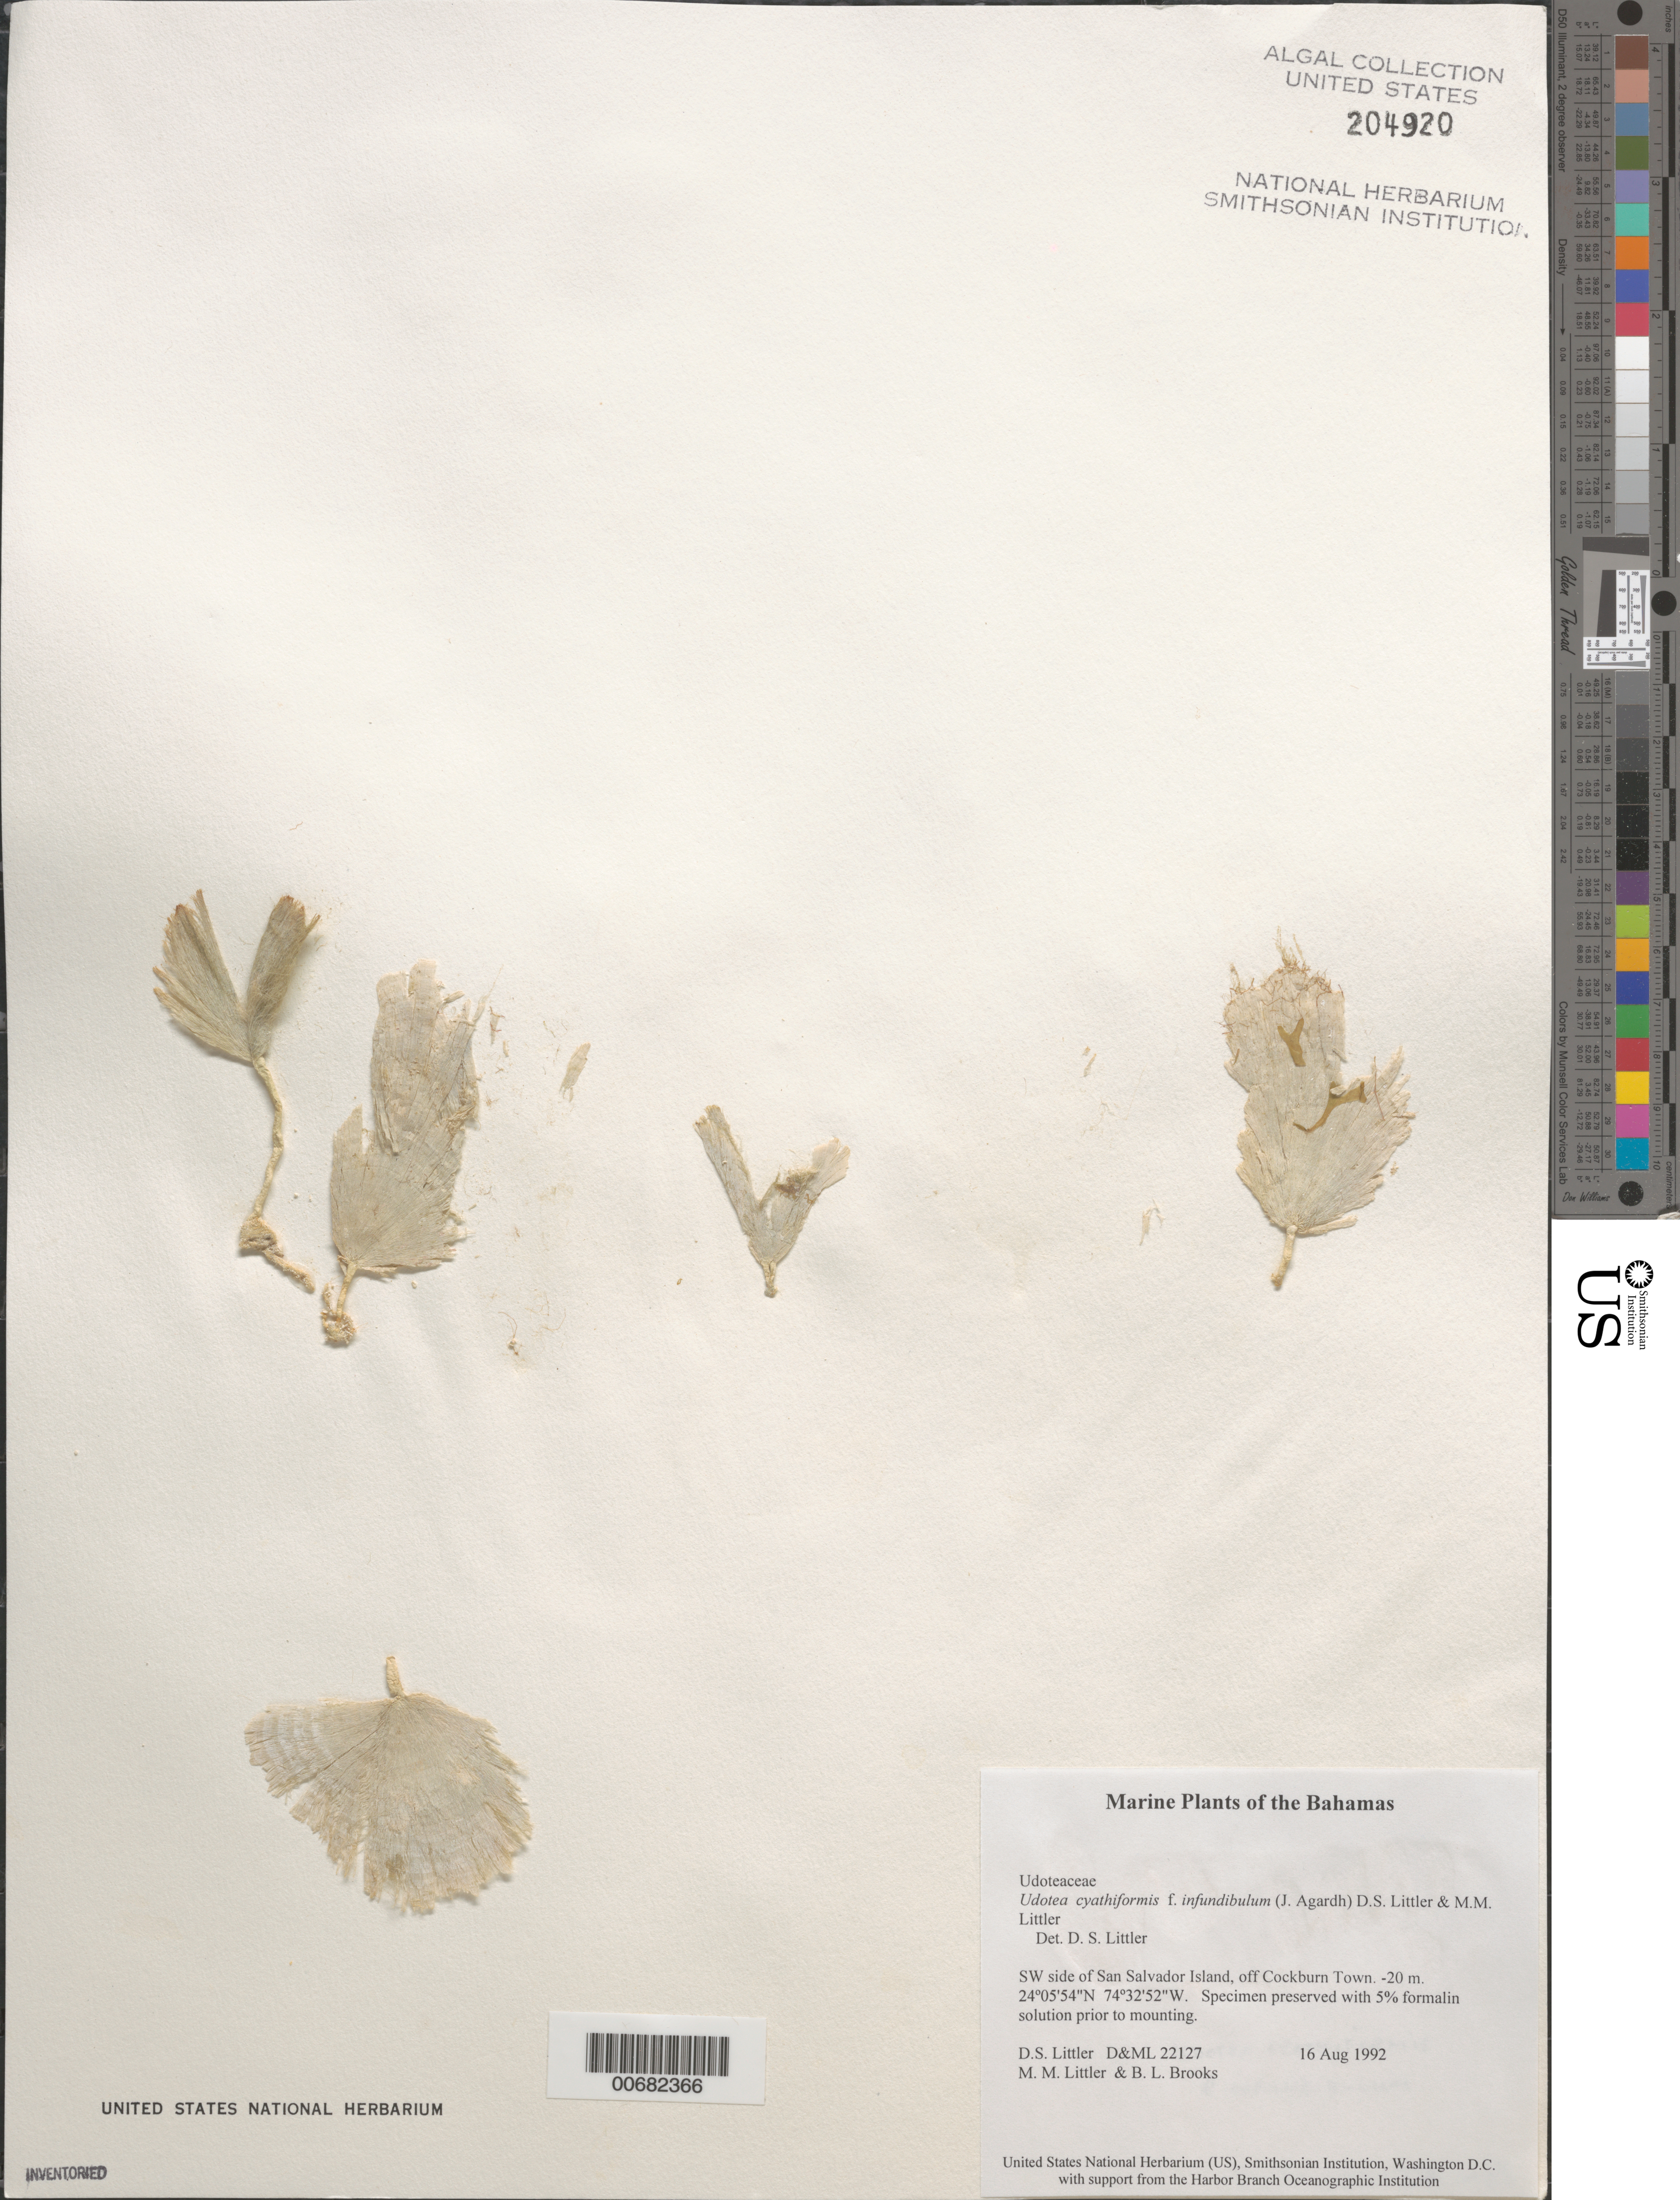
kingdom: Plantae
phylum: Chlorophyta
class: Ulvophyceae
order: Bryopsidales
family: Udoteaceae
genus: Udotea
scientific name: Udotea cyathiformis f. infundibulum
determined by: Littler, D. S.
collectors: D. S. Littler, M. M. Littler & B. Brooks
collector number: D&ML 22127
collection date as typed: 16 Aug 1992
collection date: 1992-08-16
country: Bahamas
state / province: San Salvador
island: San Salvador Island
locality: Off Cockburn Town, southwest side of island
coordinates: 24 05' 54" N, 74 32' 52" W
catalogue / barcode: US 204920